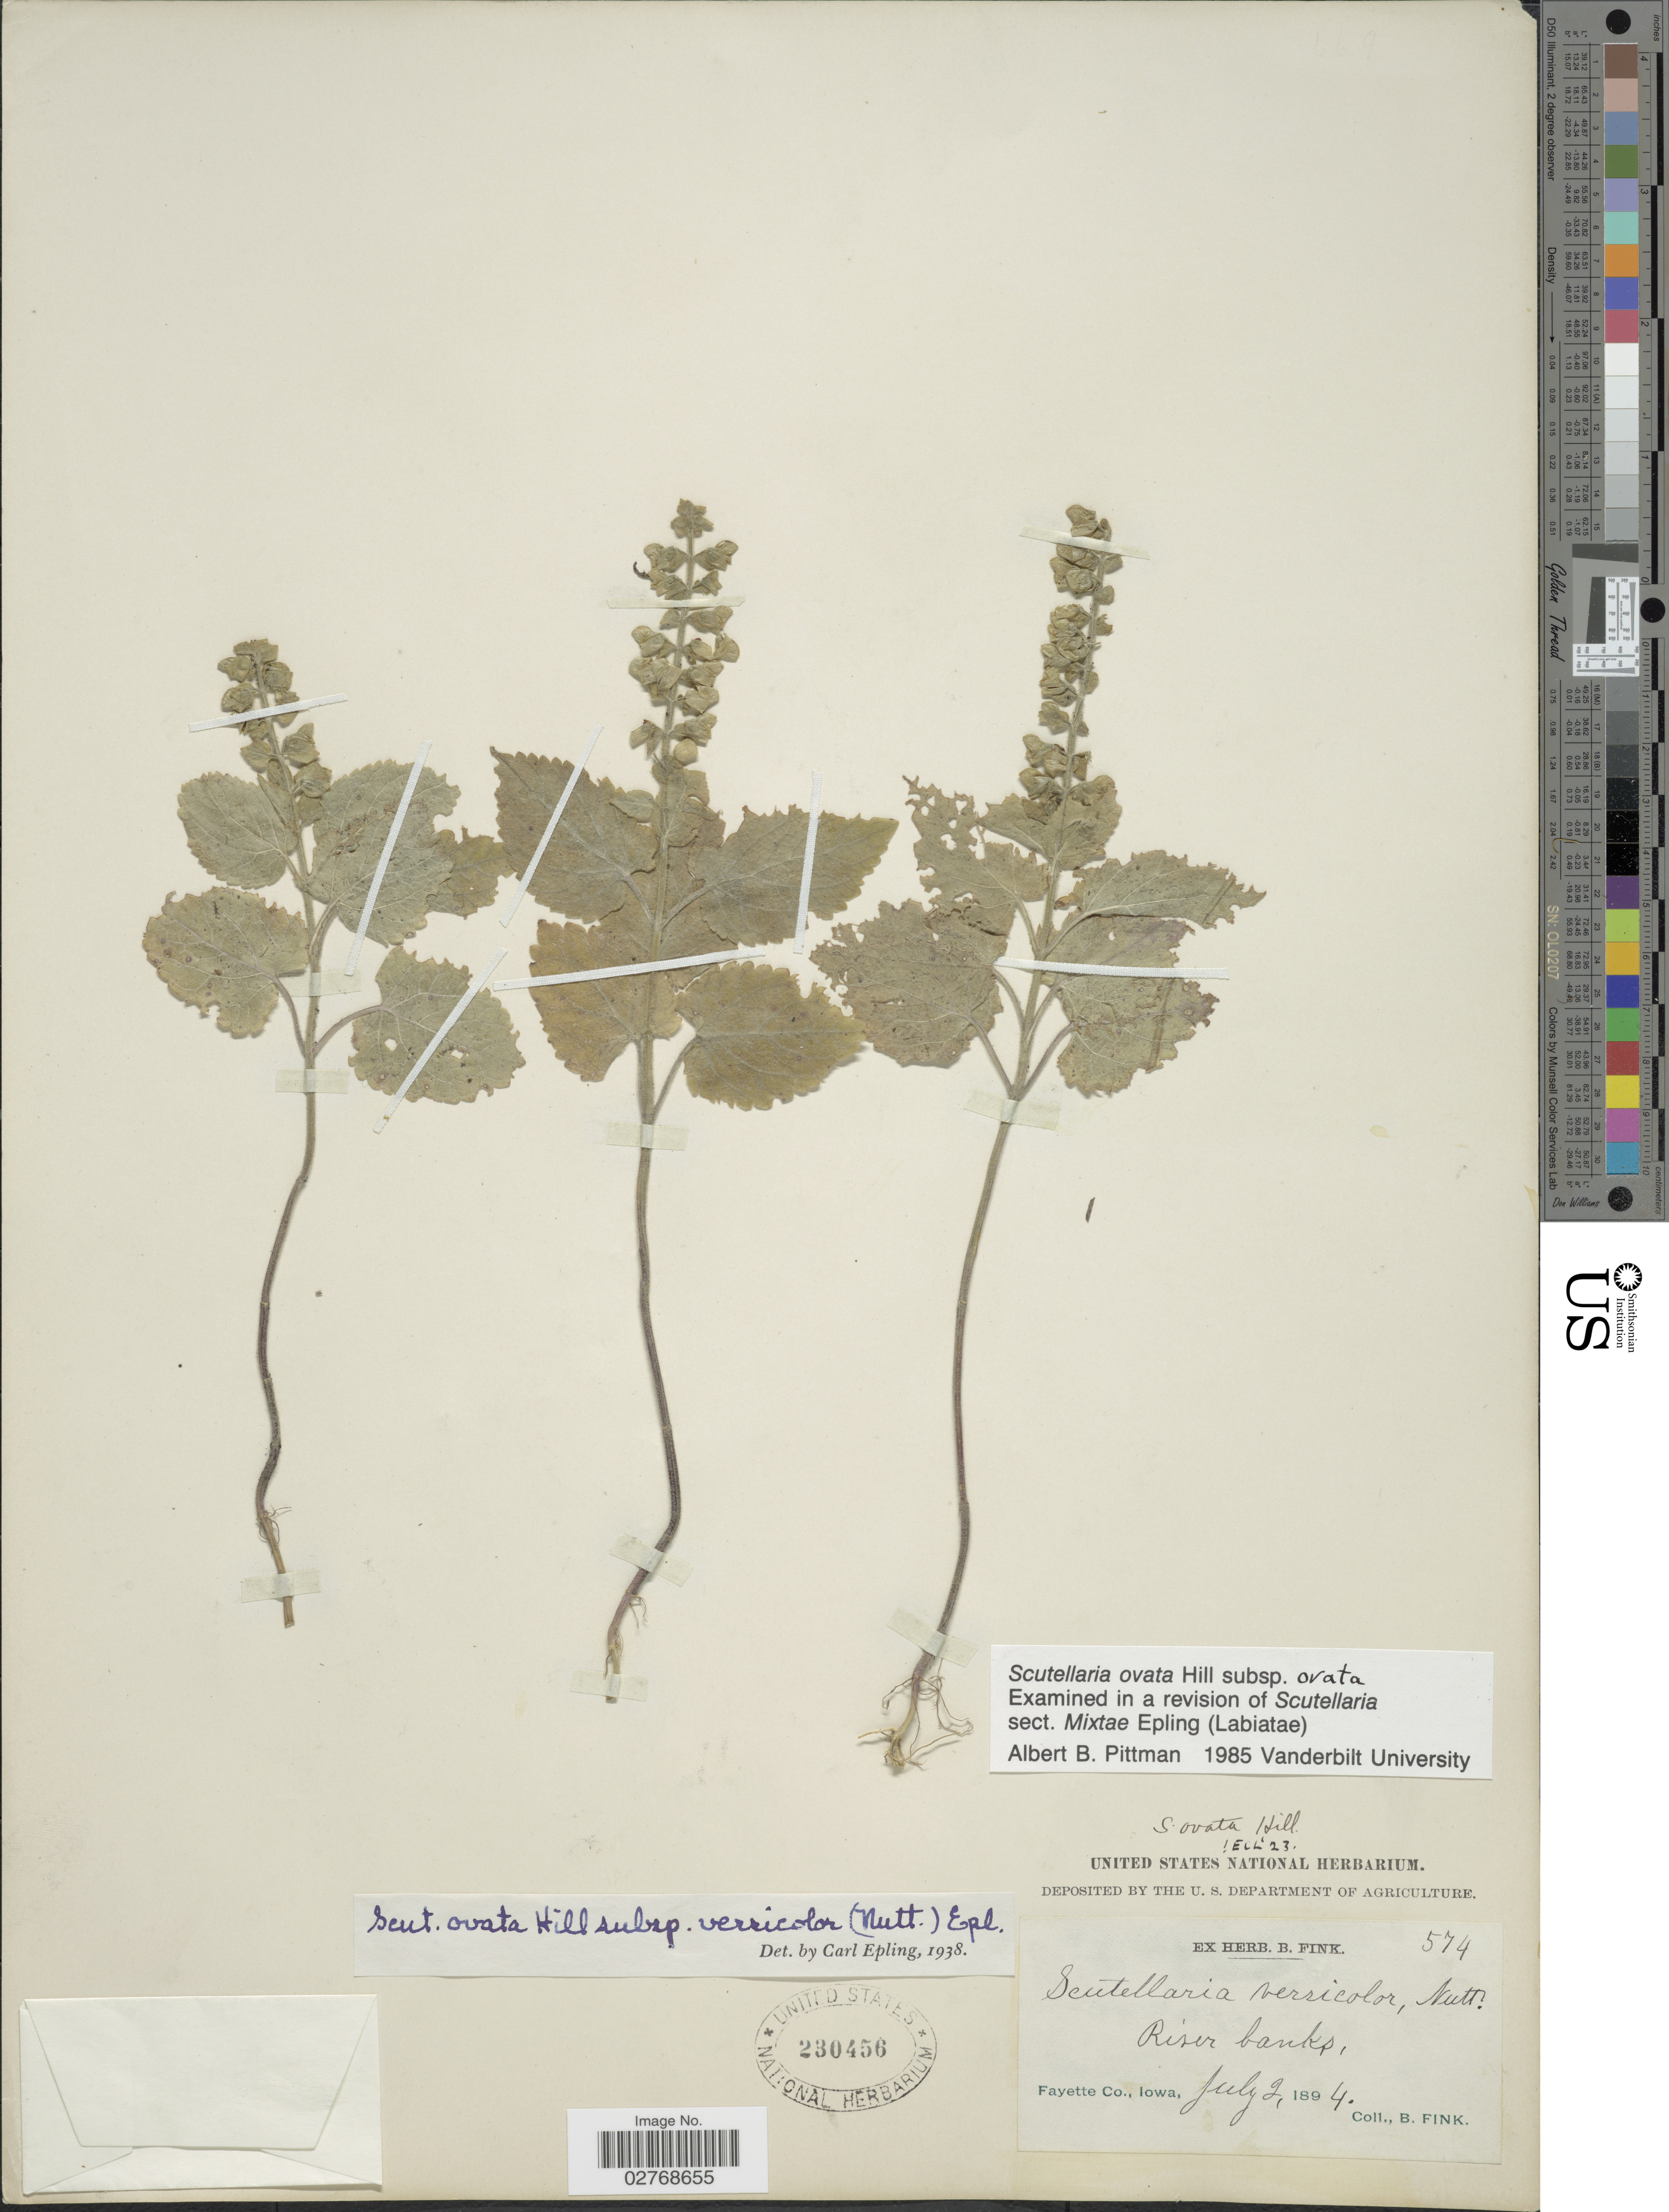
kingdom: Plantae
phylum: Tracheophyta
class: Magnoliopsida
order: Lamiales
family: Lamiaceae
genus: Scutellaria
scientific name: Scutellaria ovata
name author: Hill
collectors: B. Fink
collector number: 574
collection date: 1894-07-02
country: United States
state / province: Iowa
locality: River banks, Fayette Co.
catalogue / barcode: US 230456